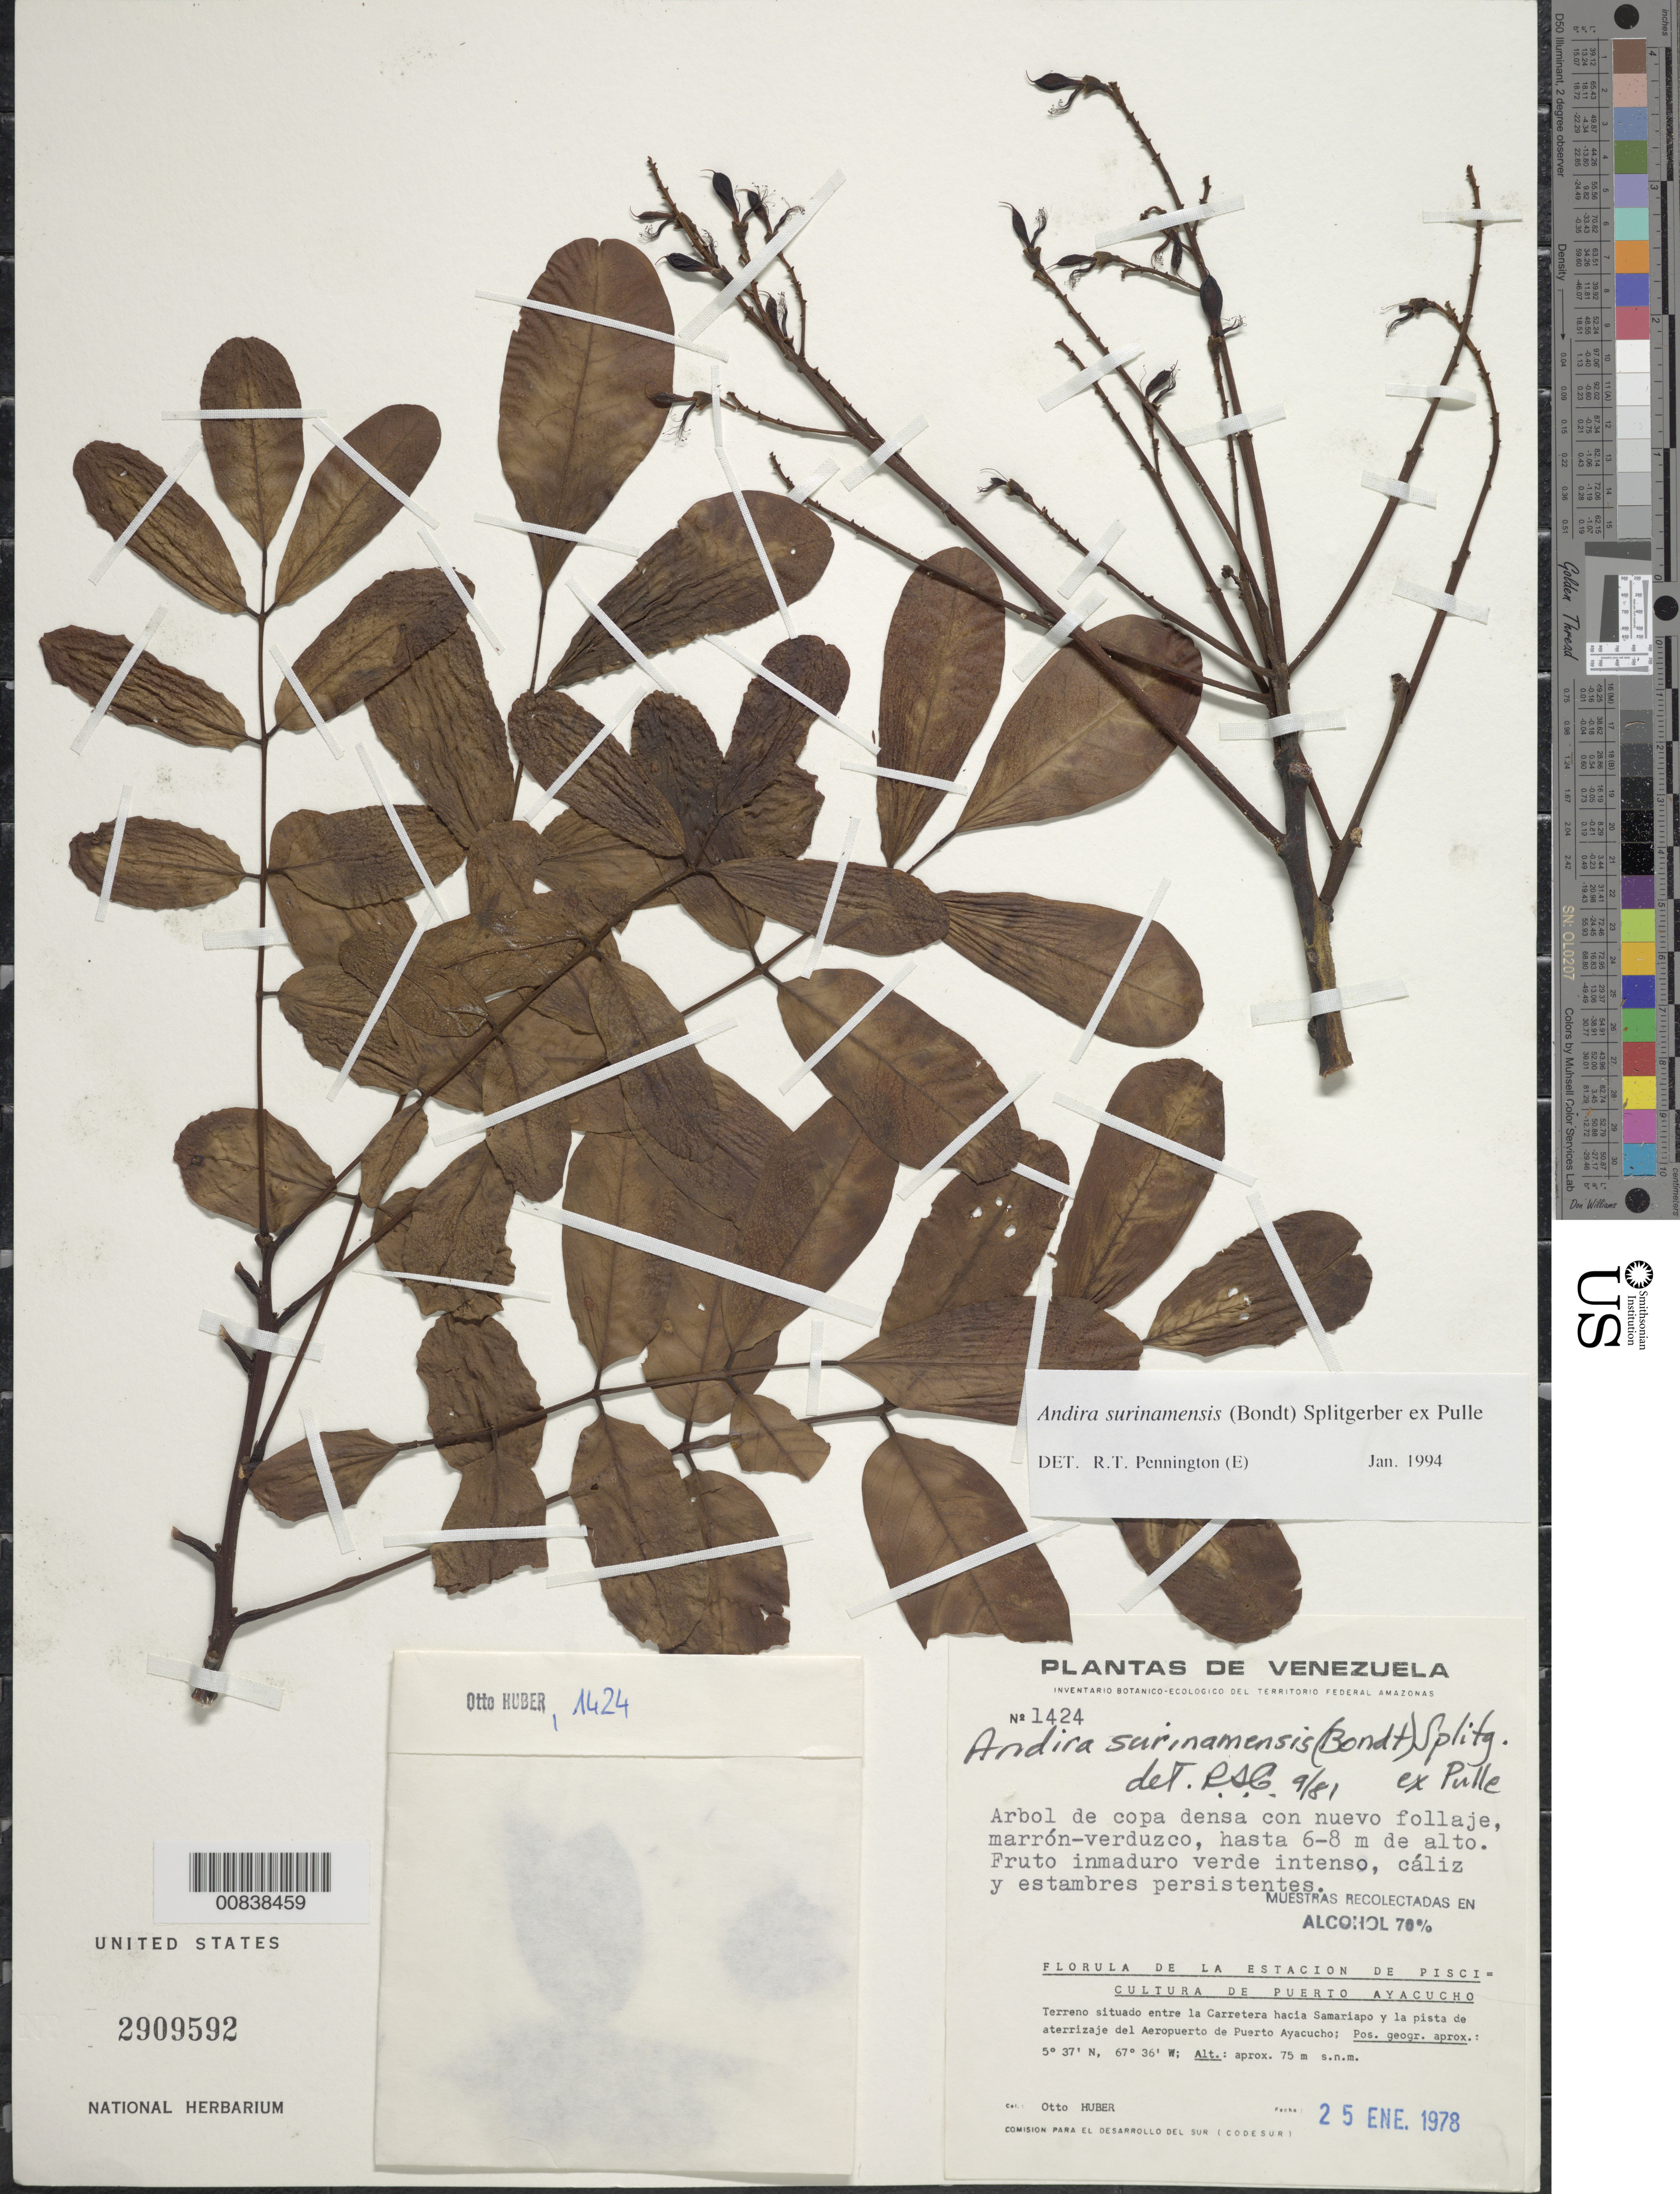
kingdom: Plantae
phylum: Tracheophyta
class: Magnoliopsida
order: Fabales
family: Fabaceae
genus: Andira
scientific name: Andira surinamensis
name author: (Bondt) Splitg. ex Amshoff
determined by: Pennington, R. T., (E), Royal Botanic Gardens (Edinburgh) (UNITED KINGDOM)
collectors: O. Huber & J. Cerda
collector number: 1424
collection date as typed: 25-Jan-78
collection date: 1978-01-25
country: Venezuela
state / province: Amazonas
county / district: Atures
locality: Puerto Ayacucho, carretera hacia Samariapo y la pista de aterrizaje del Aeropuerto de Puerto Ayacucho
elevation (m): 75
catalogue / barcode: US 2909592